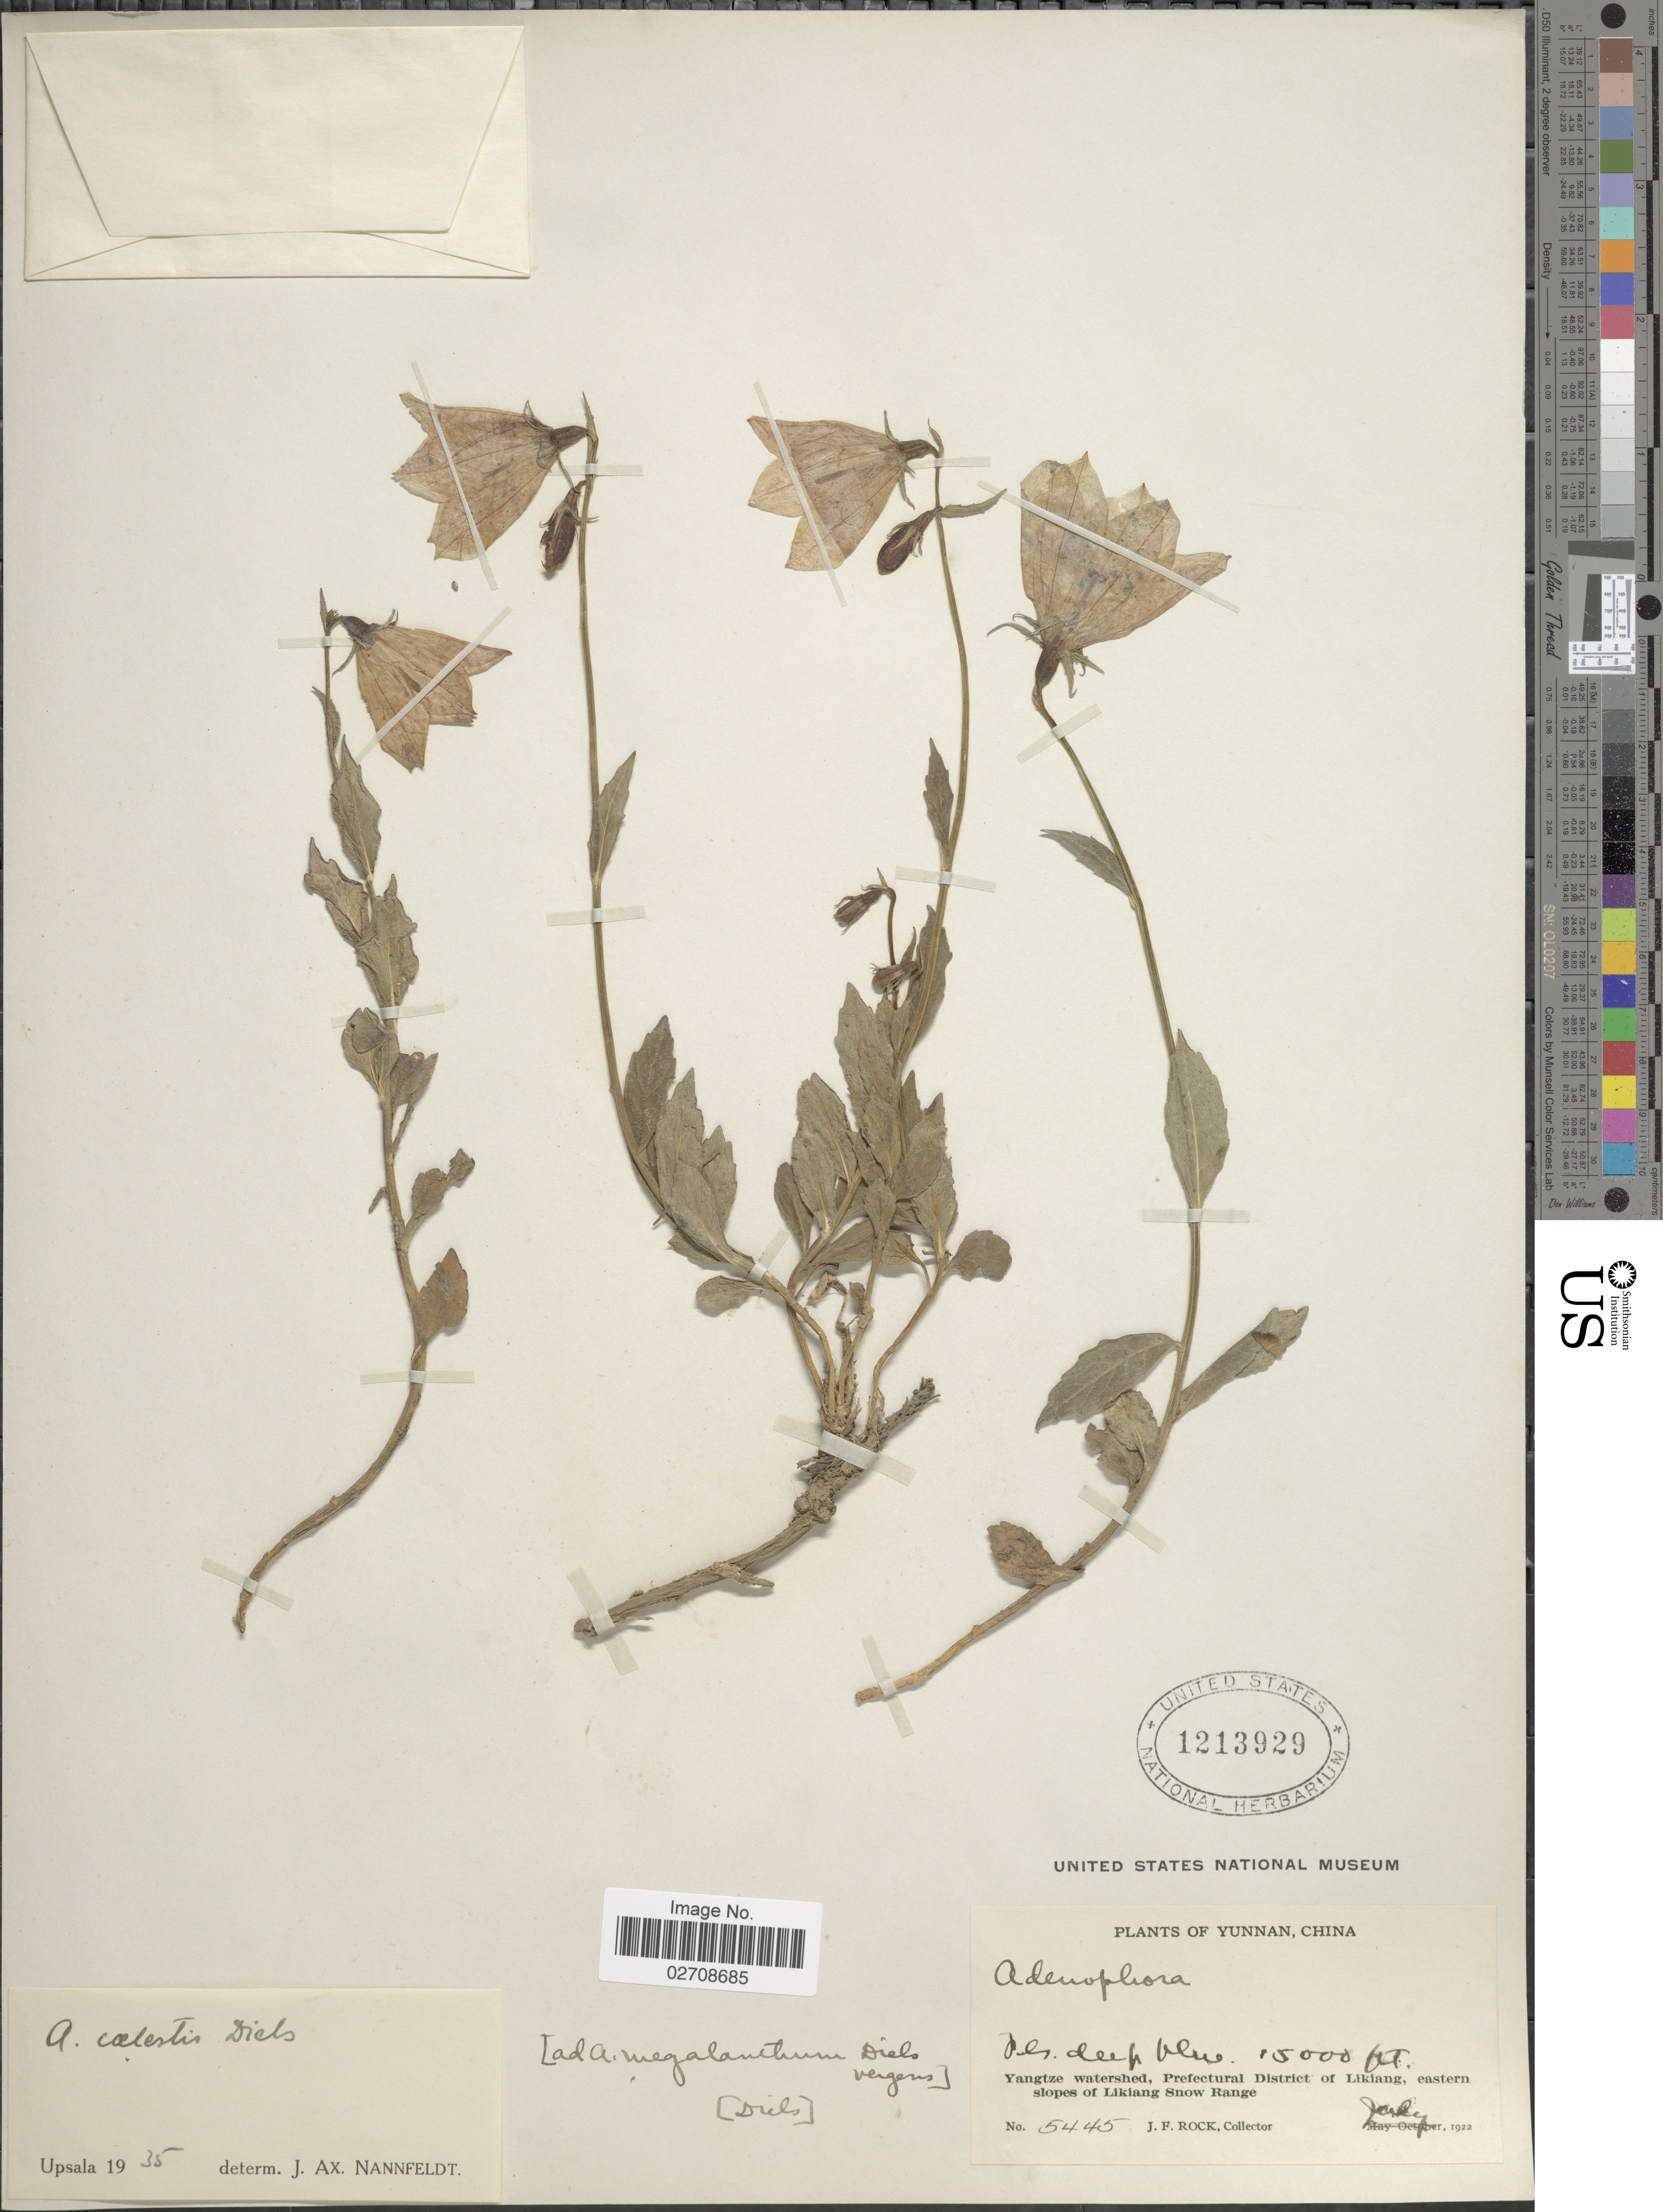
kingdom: Plantae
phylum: Tracheophyta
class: Magnoliopsida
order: Asterales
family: Campanulaceae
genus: Adenophora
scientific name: Adenophora coelestis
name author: Diels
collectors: J. F. Rock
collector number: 5445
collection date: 1922-07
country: China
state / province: Yunnan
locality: Yangtze watershed, Prefectural District of Liakiang, eastern slopes of Likiang Snow Range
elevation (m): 4572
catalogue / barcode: US 1213929